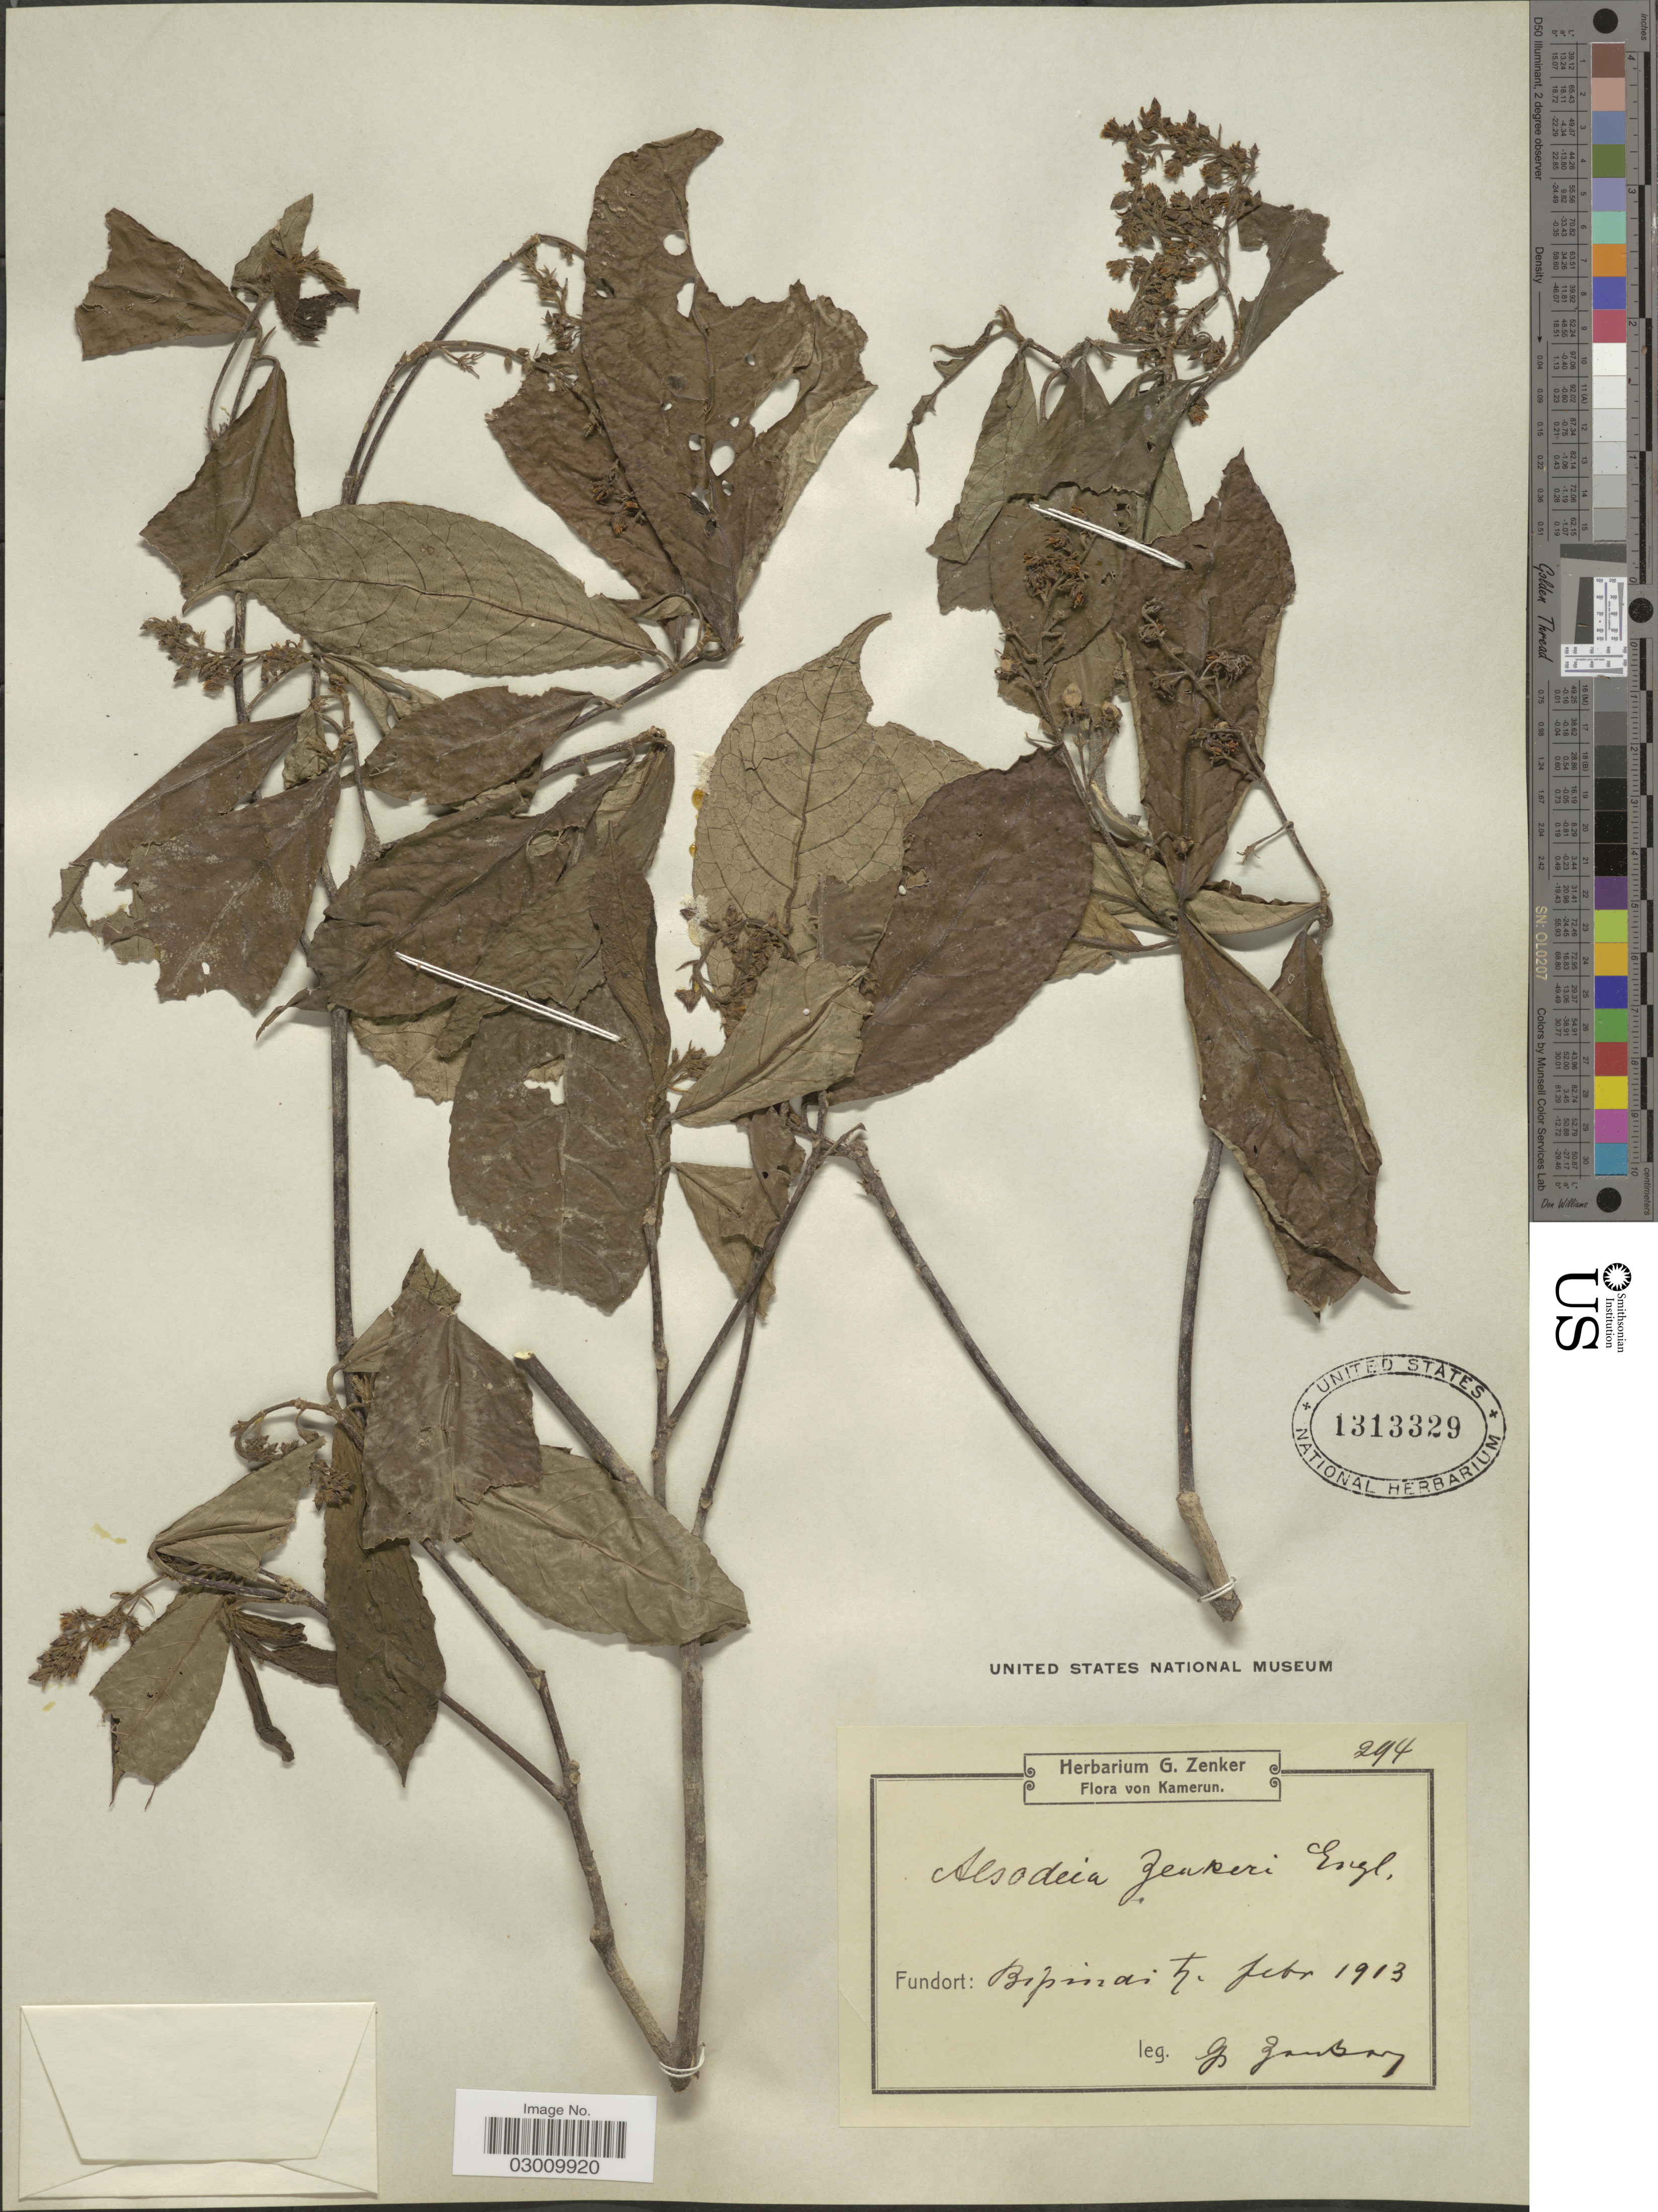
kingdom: Plantae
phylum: Tracheophyta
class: Magnoliopsida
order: Malpighiales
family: Violaceae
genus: Rinorea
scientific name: Rinorea zenkeri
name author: Engl.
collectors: G. A. Zenker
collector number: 244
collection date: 1913-02-05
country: Cameroon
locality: Kamerun. Bipindi.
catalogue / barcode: US 1313329